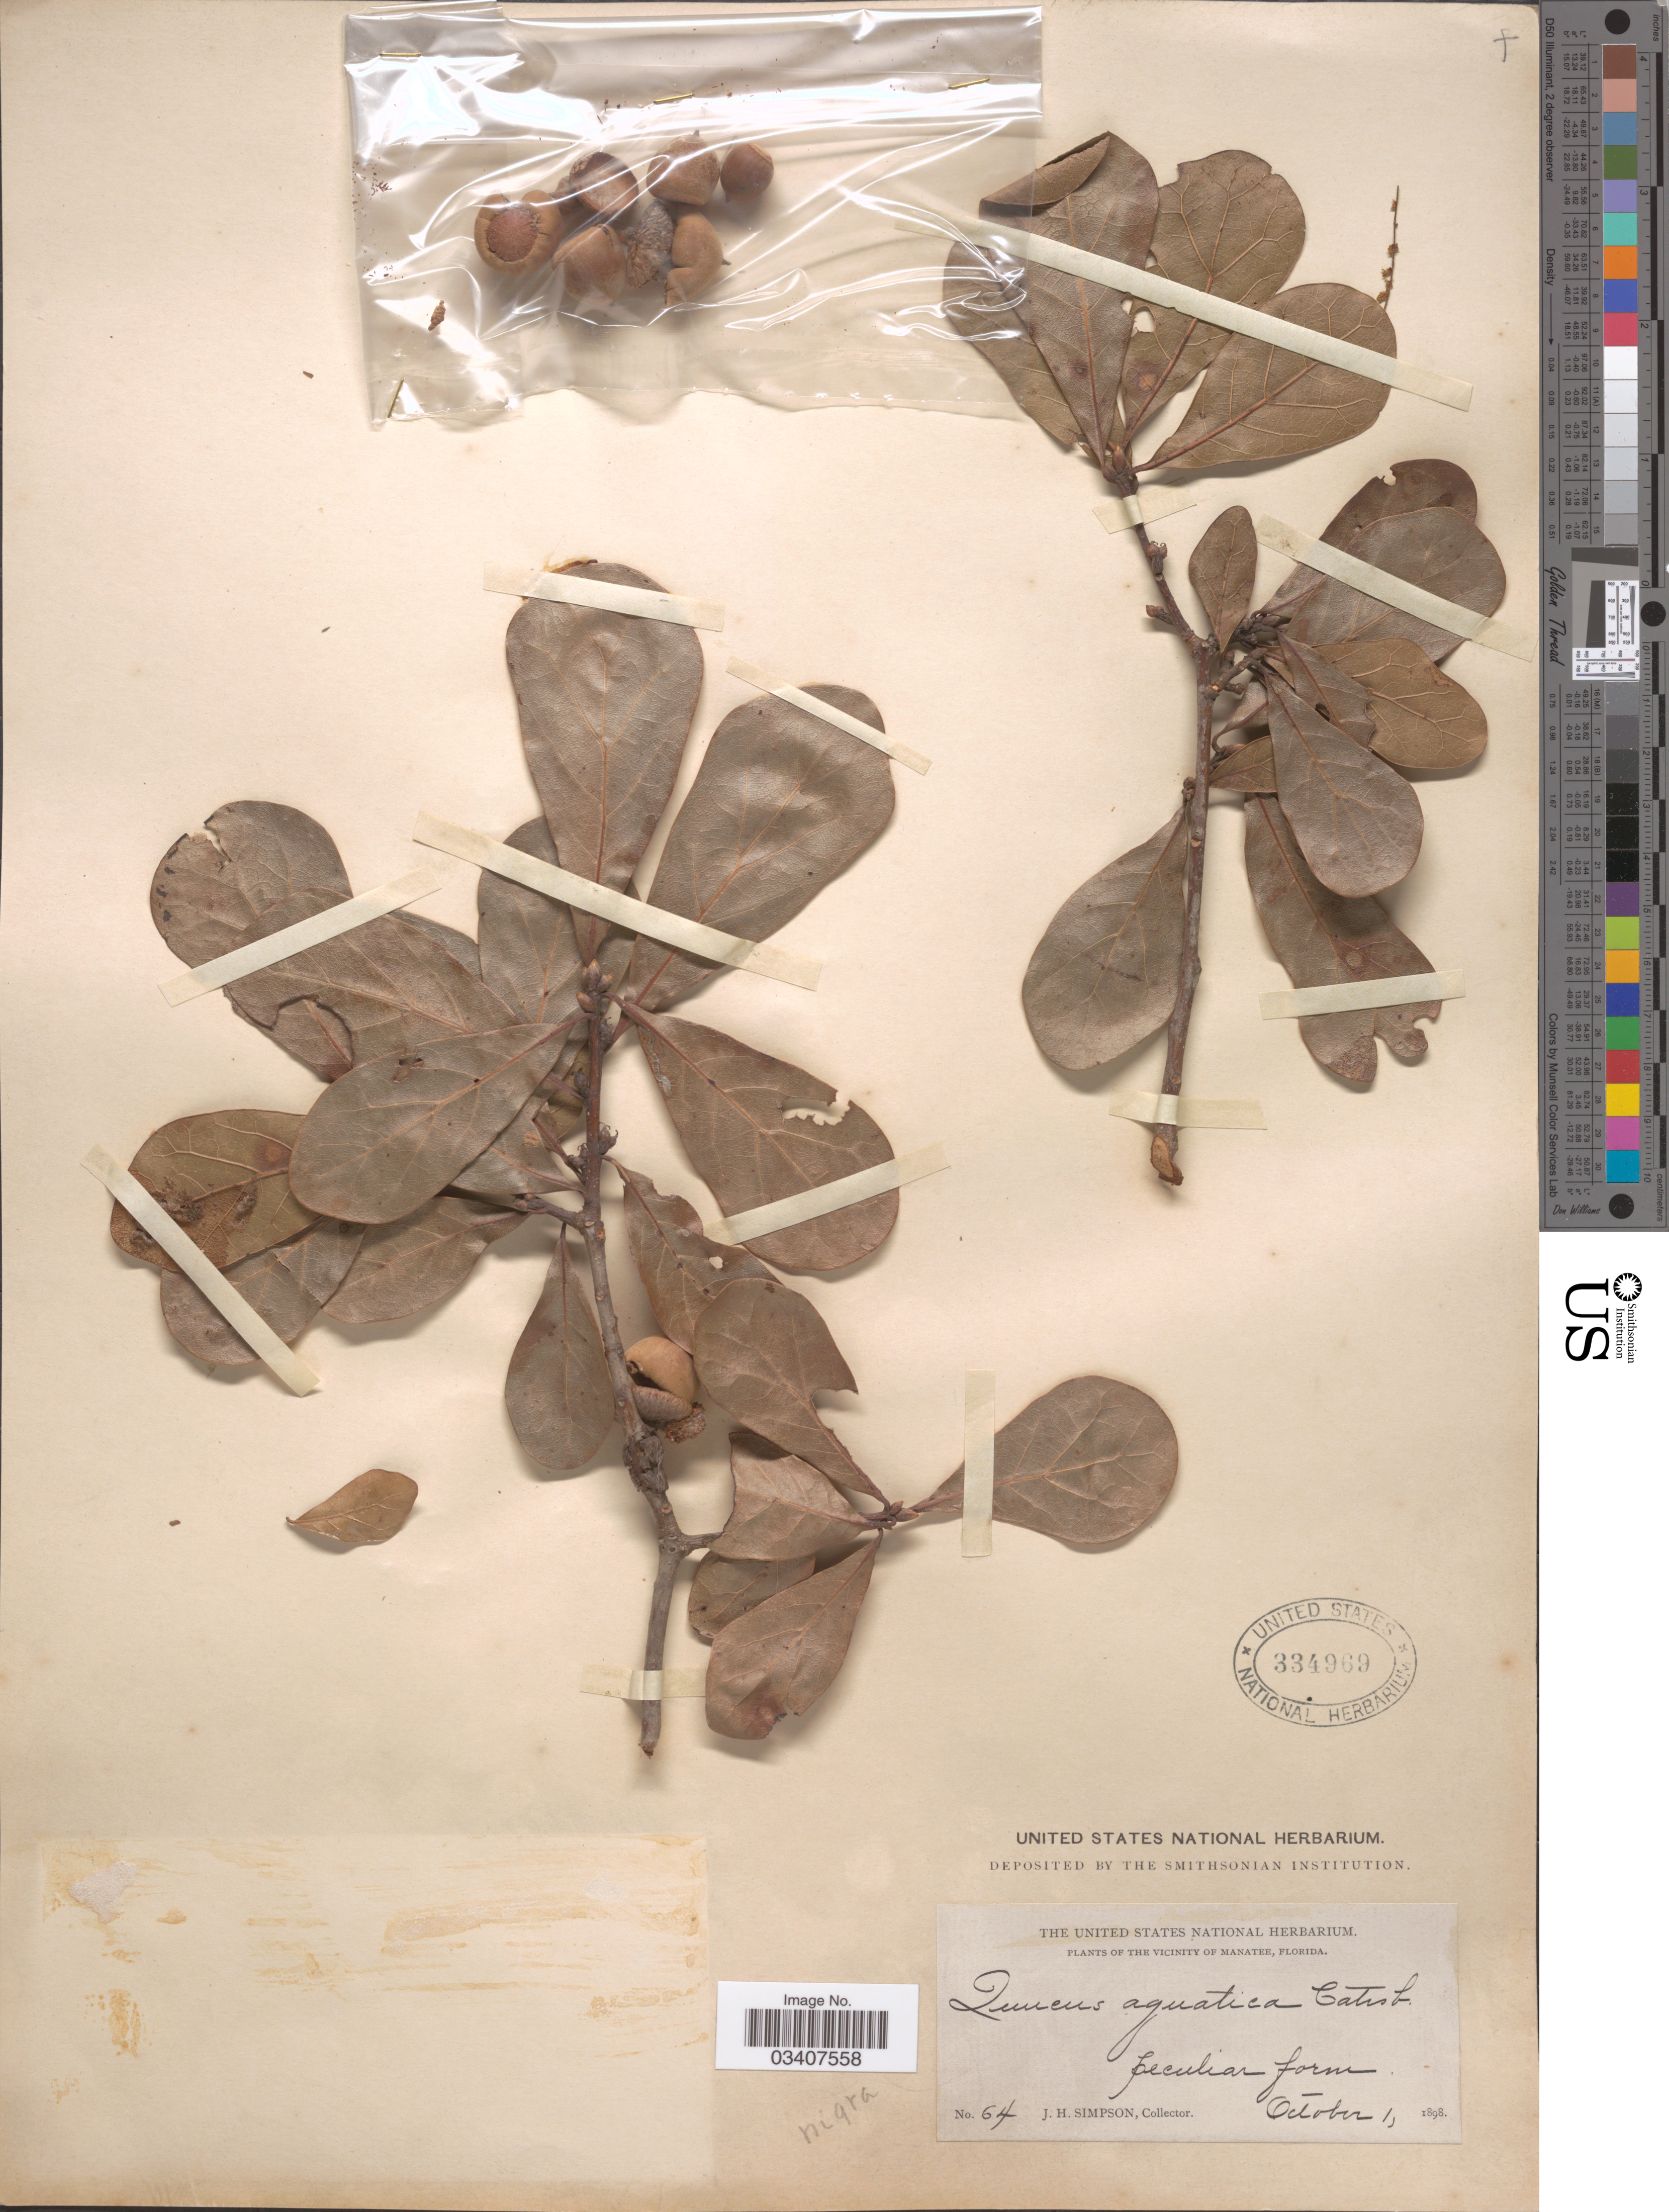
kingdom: Plantae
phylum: Tracheophyta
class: Magnoliopsida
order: Fagales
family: Fagaceae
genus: Quercus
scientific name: Quercus nigra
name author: L.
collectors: J. H. Simpson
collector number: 64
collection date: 1898-10-01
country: United States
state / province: Florida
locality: The Vicinity of Manatee.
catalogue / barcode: US 334969